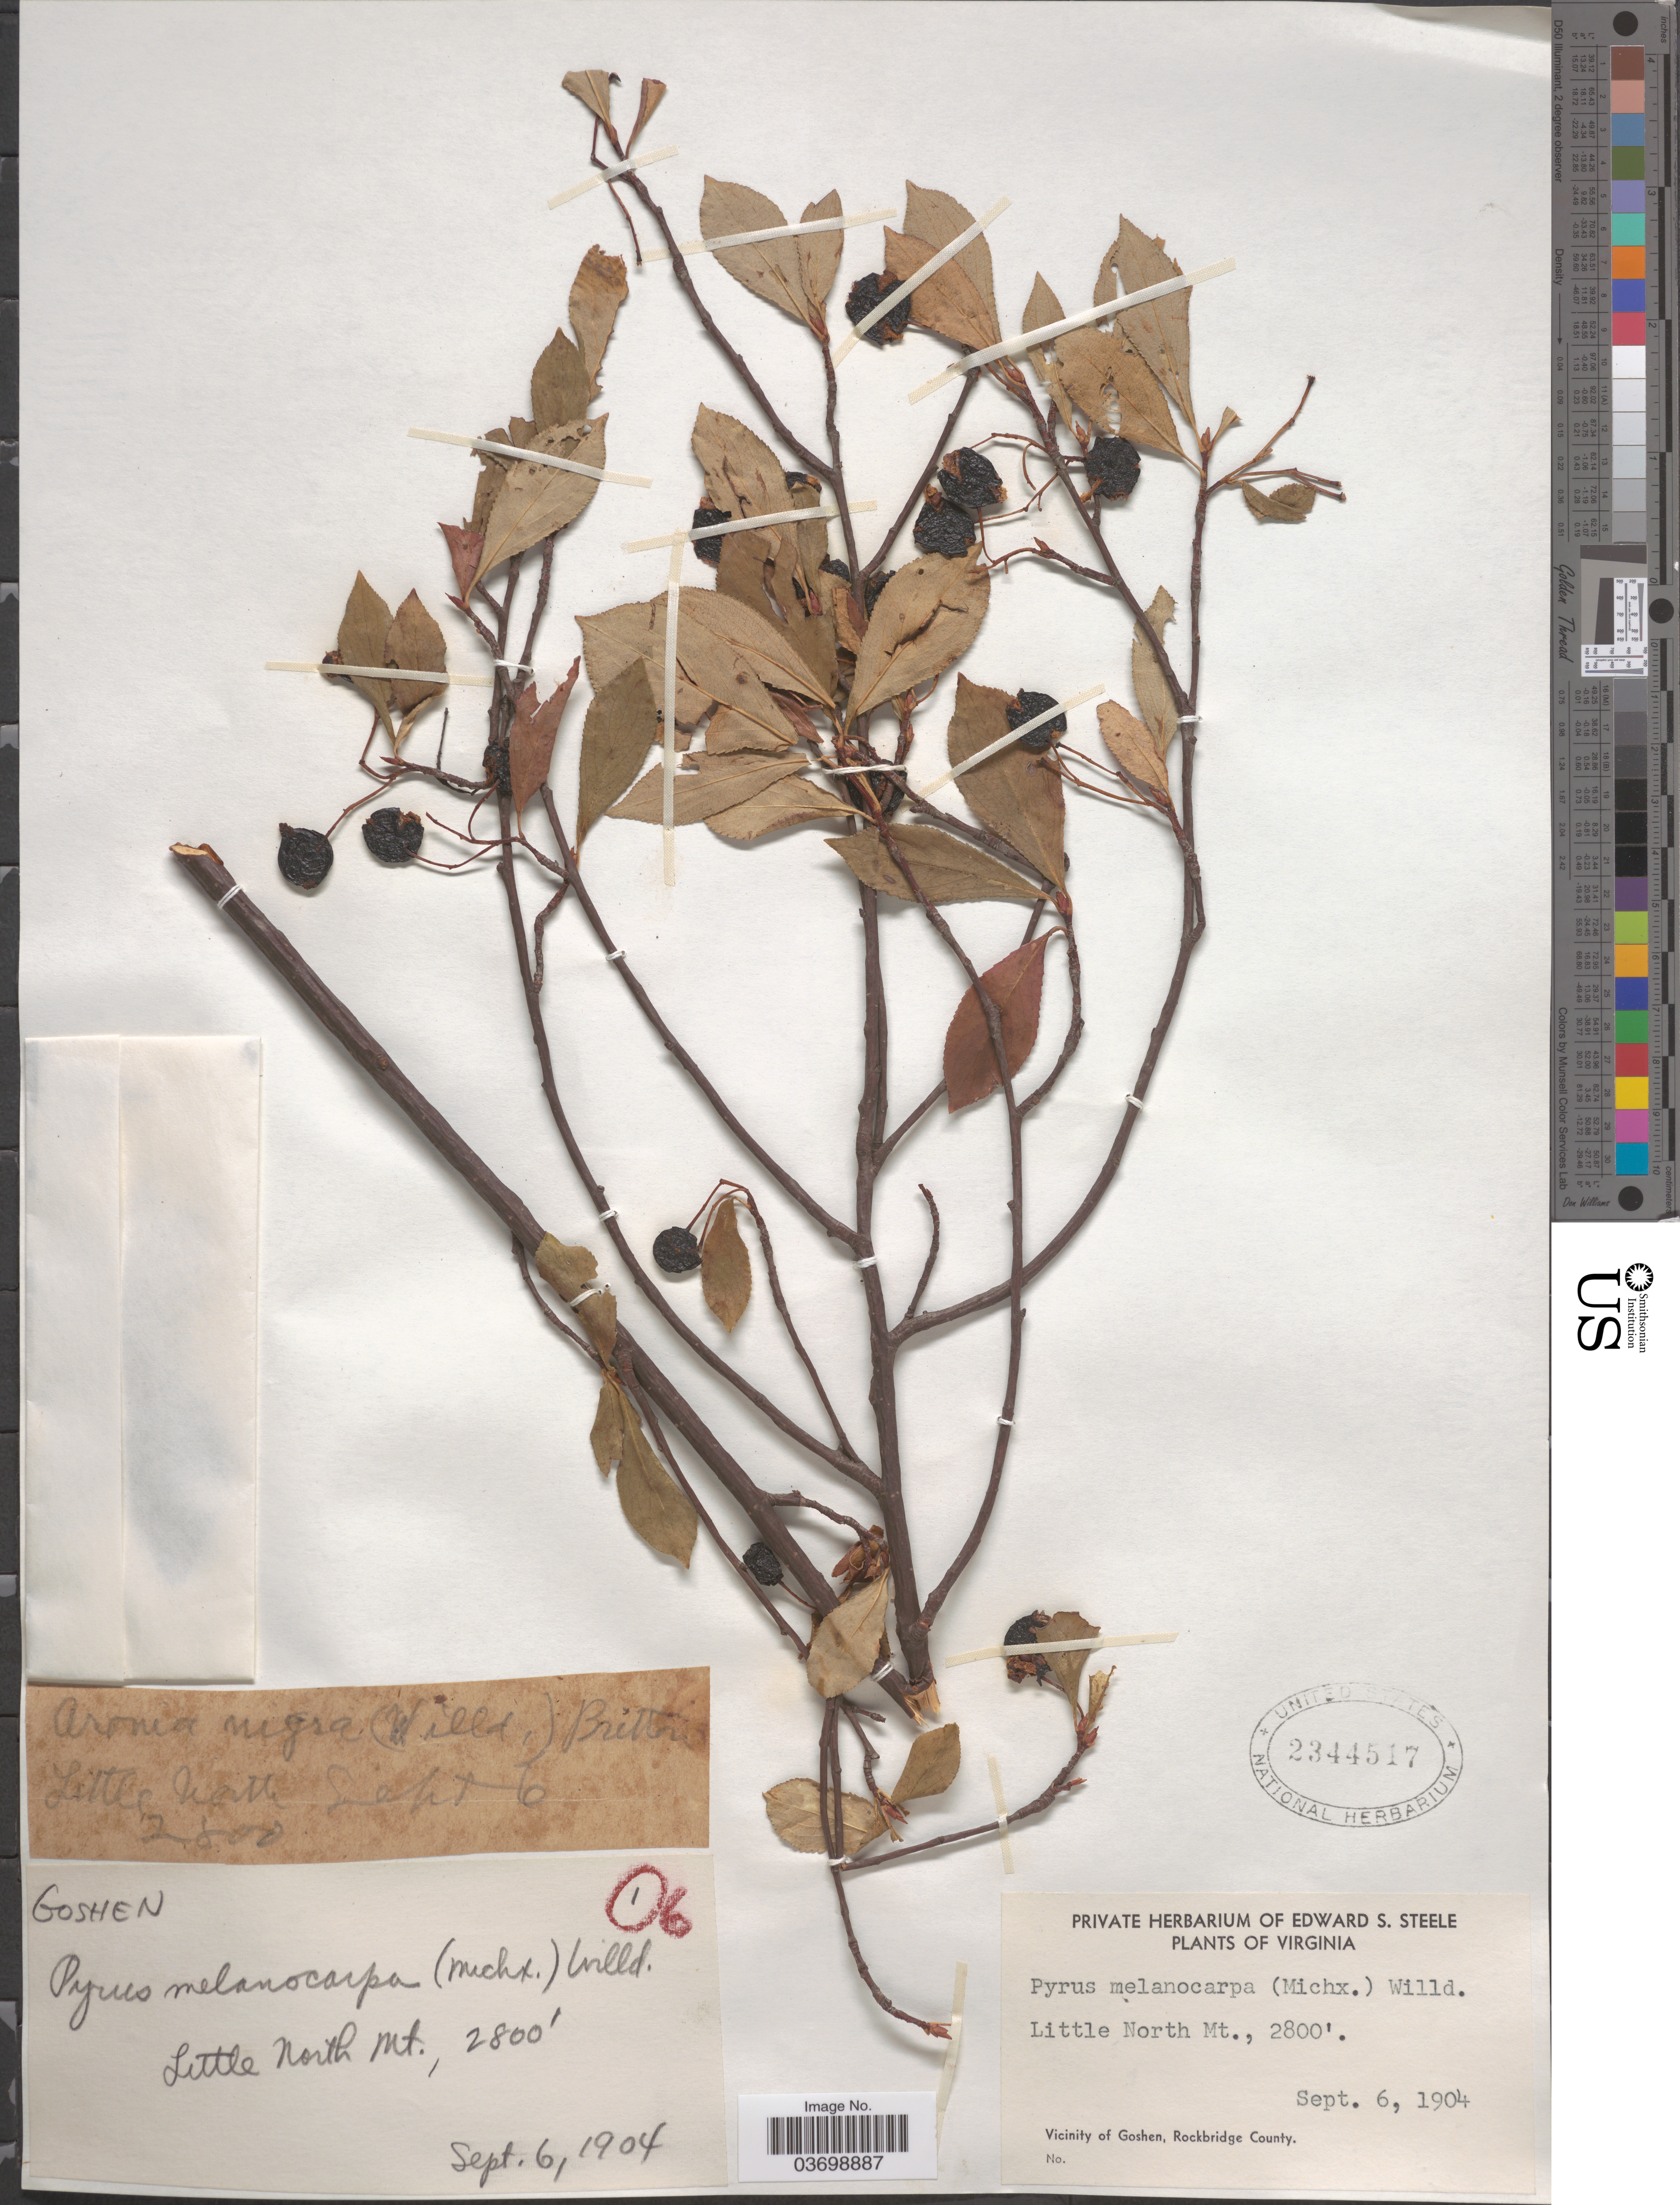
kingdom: Plantae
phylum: Tracheophyta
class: Magnoliopsida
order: Rosales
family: Rosaceae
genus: Aronia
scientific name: Aronia melanocarpa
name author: (Michx.) Elliott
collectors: ex herb. Edward S. Steele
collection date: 1904-09-06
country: United States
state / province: Virginia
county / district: Rockbridge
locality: Little North Mt., Vicinity of Goshen, Rockbridge County.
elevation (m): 853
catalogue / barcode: US 2344517